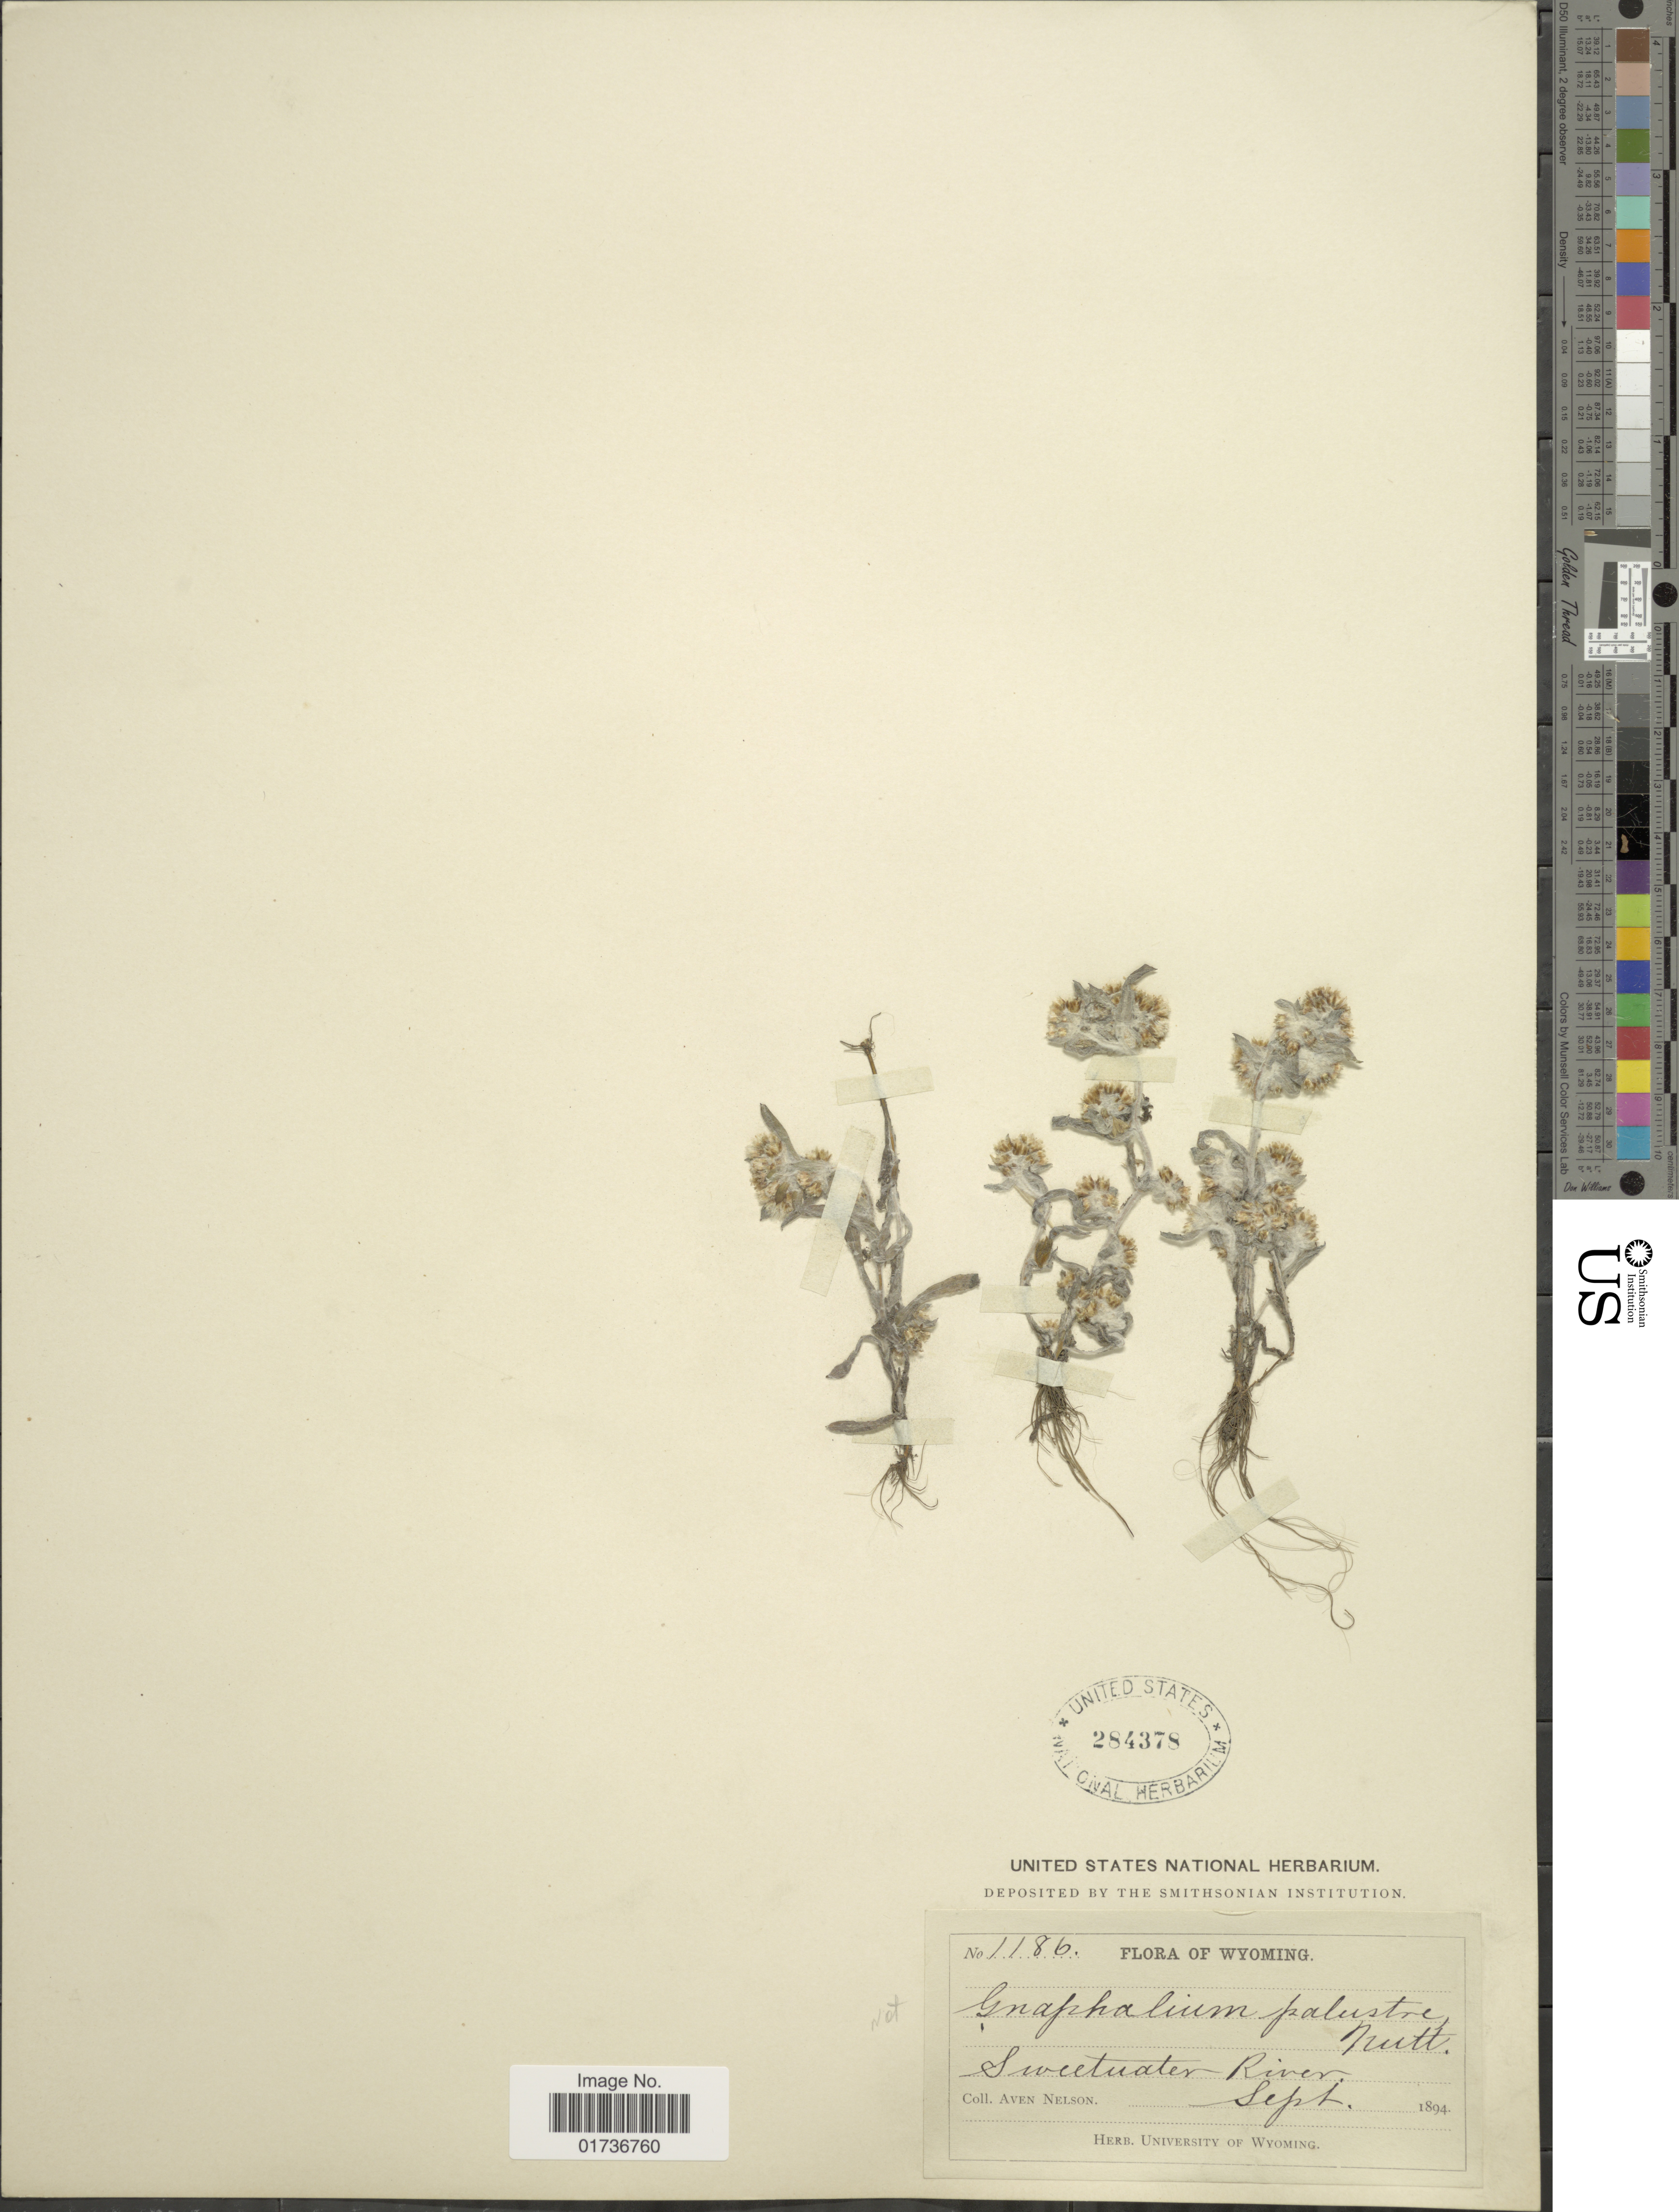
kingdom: Plantae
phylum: Tracheophyta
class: Magnoliopsida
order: Asterales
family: Asteraceae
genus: Gnaphalium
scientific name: Gnaphalium palustre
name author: Nutt.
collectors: A. Nelson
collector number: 1186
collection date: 1894-09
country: United States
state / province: Wyoming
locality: Sweetwater River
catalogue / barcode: US 284378